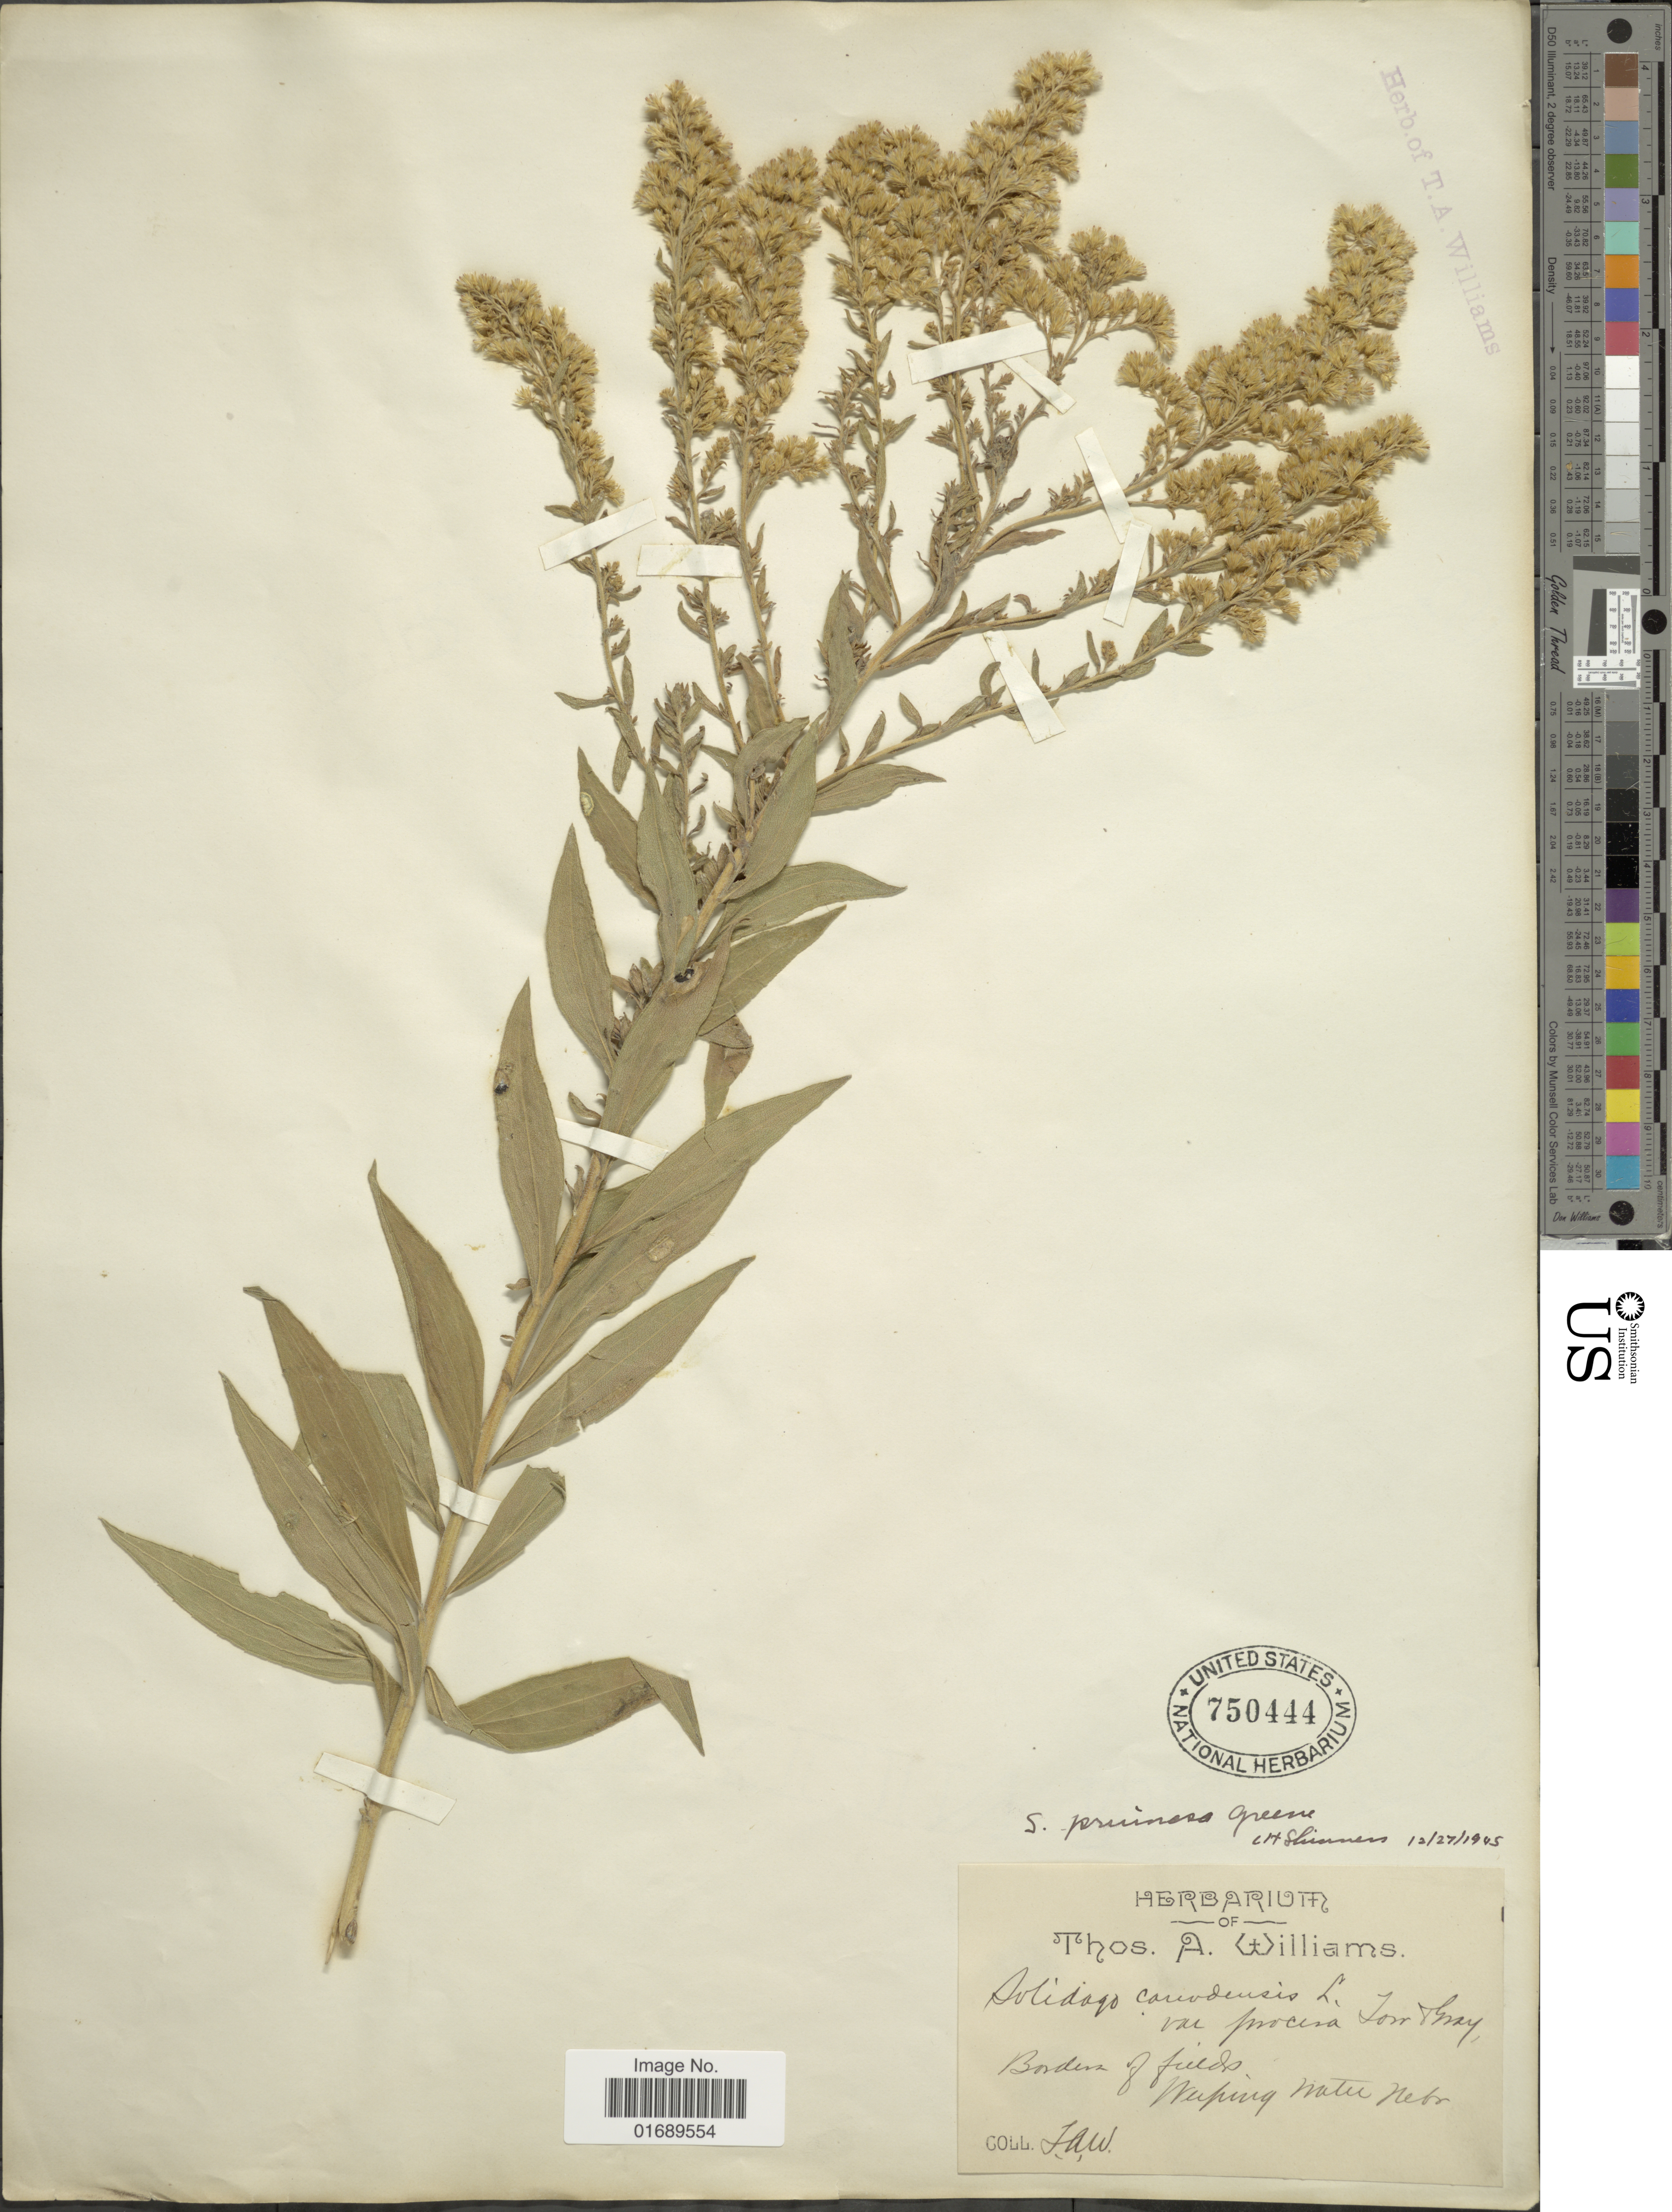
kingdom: Plantae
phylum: Tracheophyta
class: Magnoliopsida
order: Asterales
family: Asteraceae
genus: Solidago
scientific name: Solidago pruinosa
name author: Greene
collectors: T. A. Williams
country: United States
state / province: Nebraska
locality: Borders of fields, Waping Water Nebr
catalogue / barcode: US 750444